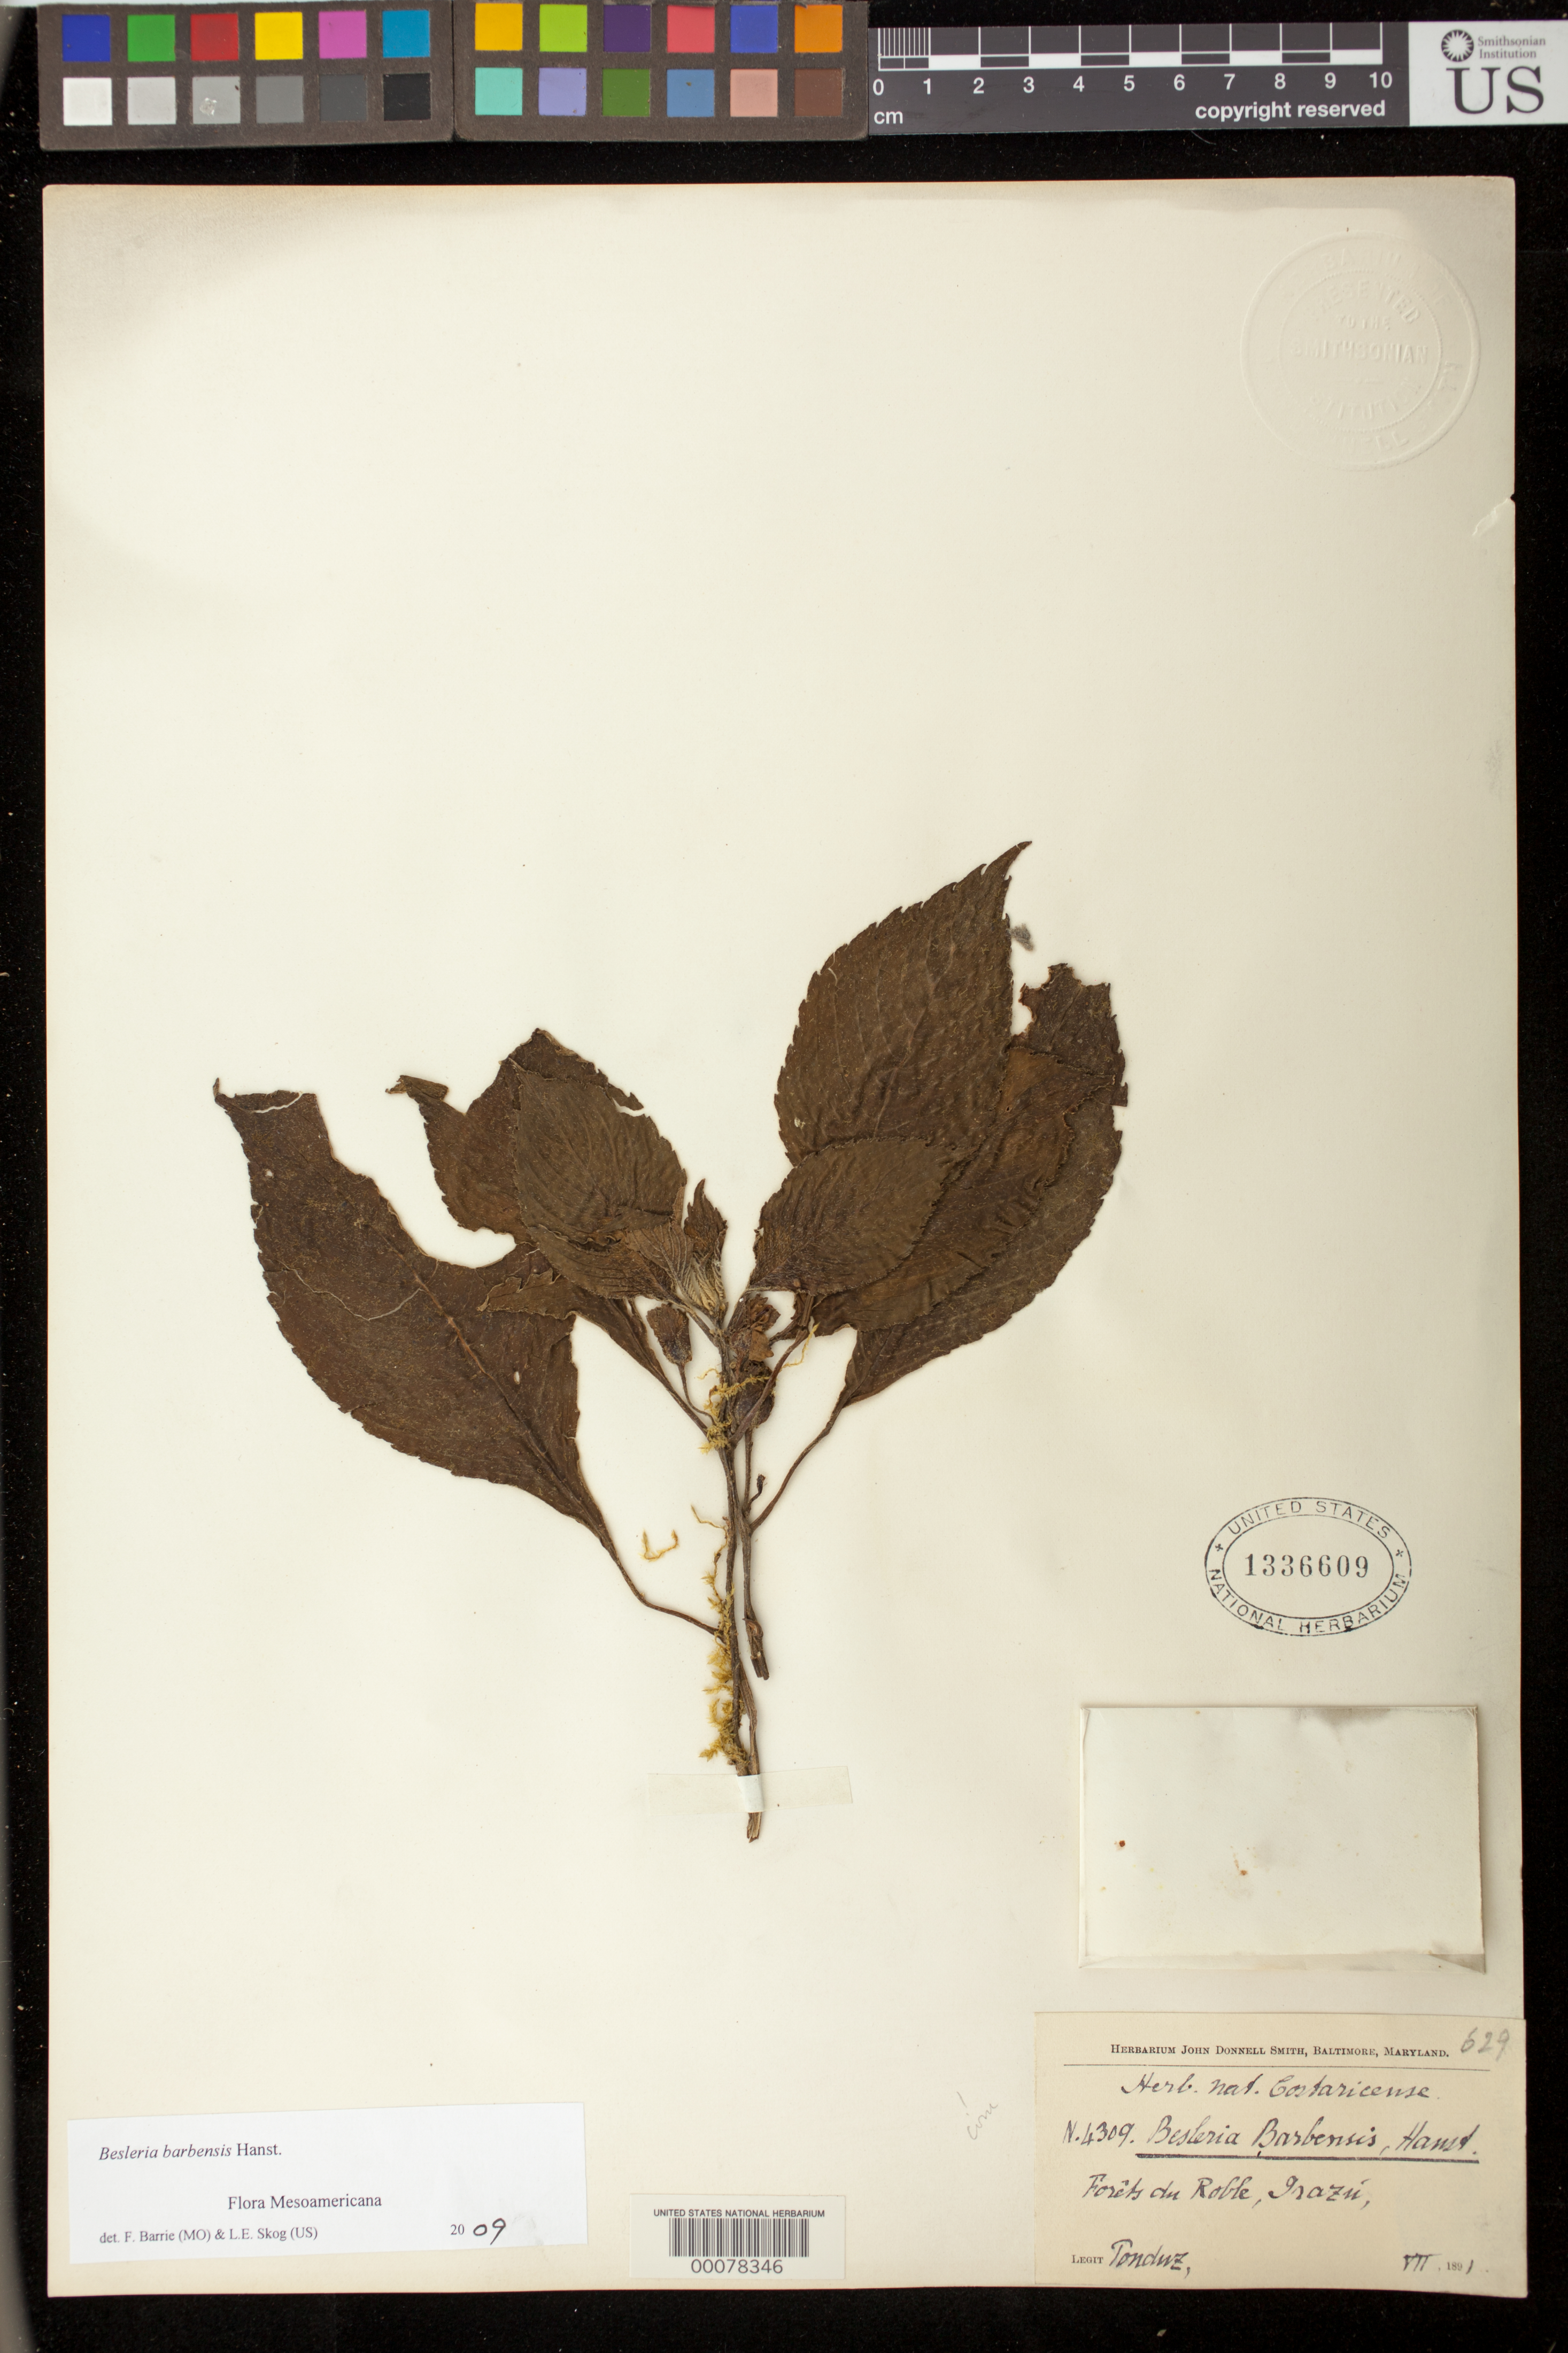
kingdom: Plantae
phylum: Tracheophyta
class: Magnoliopsida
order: Lamiales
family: Gesneriaceae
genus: Besleria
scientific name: Besleria barbensis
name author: Hanst.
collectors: A. Tonduz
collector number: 4309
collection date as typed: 10 Jul 1891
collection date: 1891-07-10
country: Costa Rica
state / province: Cartago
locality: Forets du Roble, Irazu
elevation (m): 2000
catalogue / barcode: US 1336609